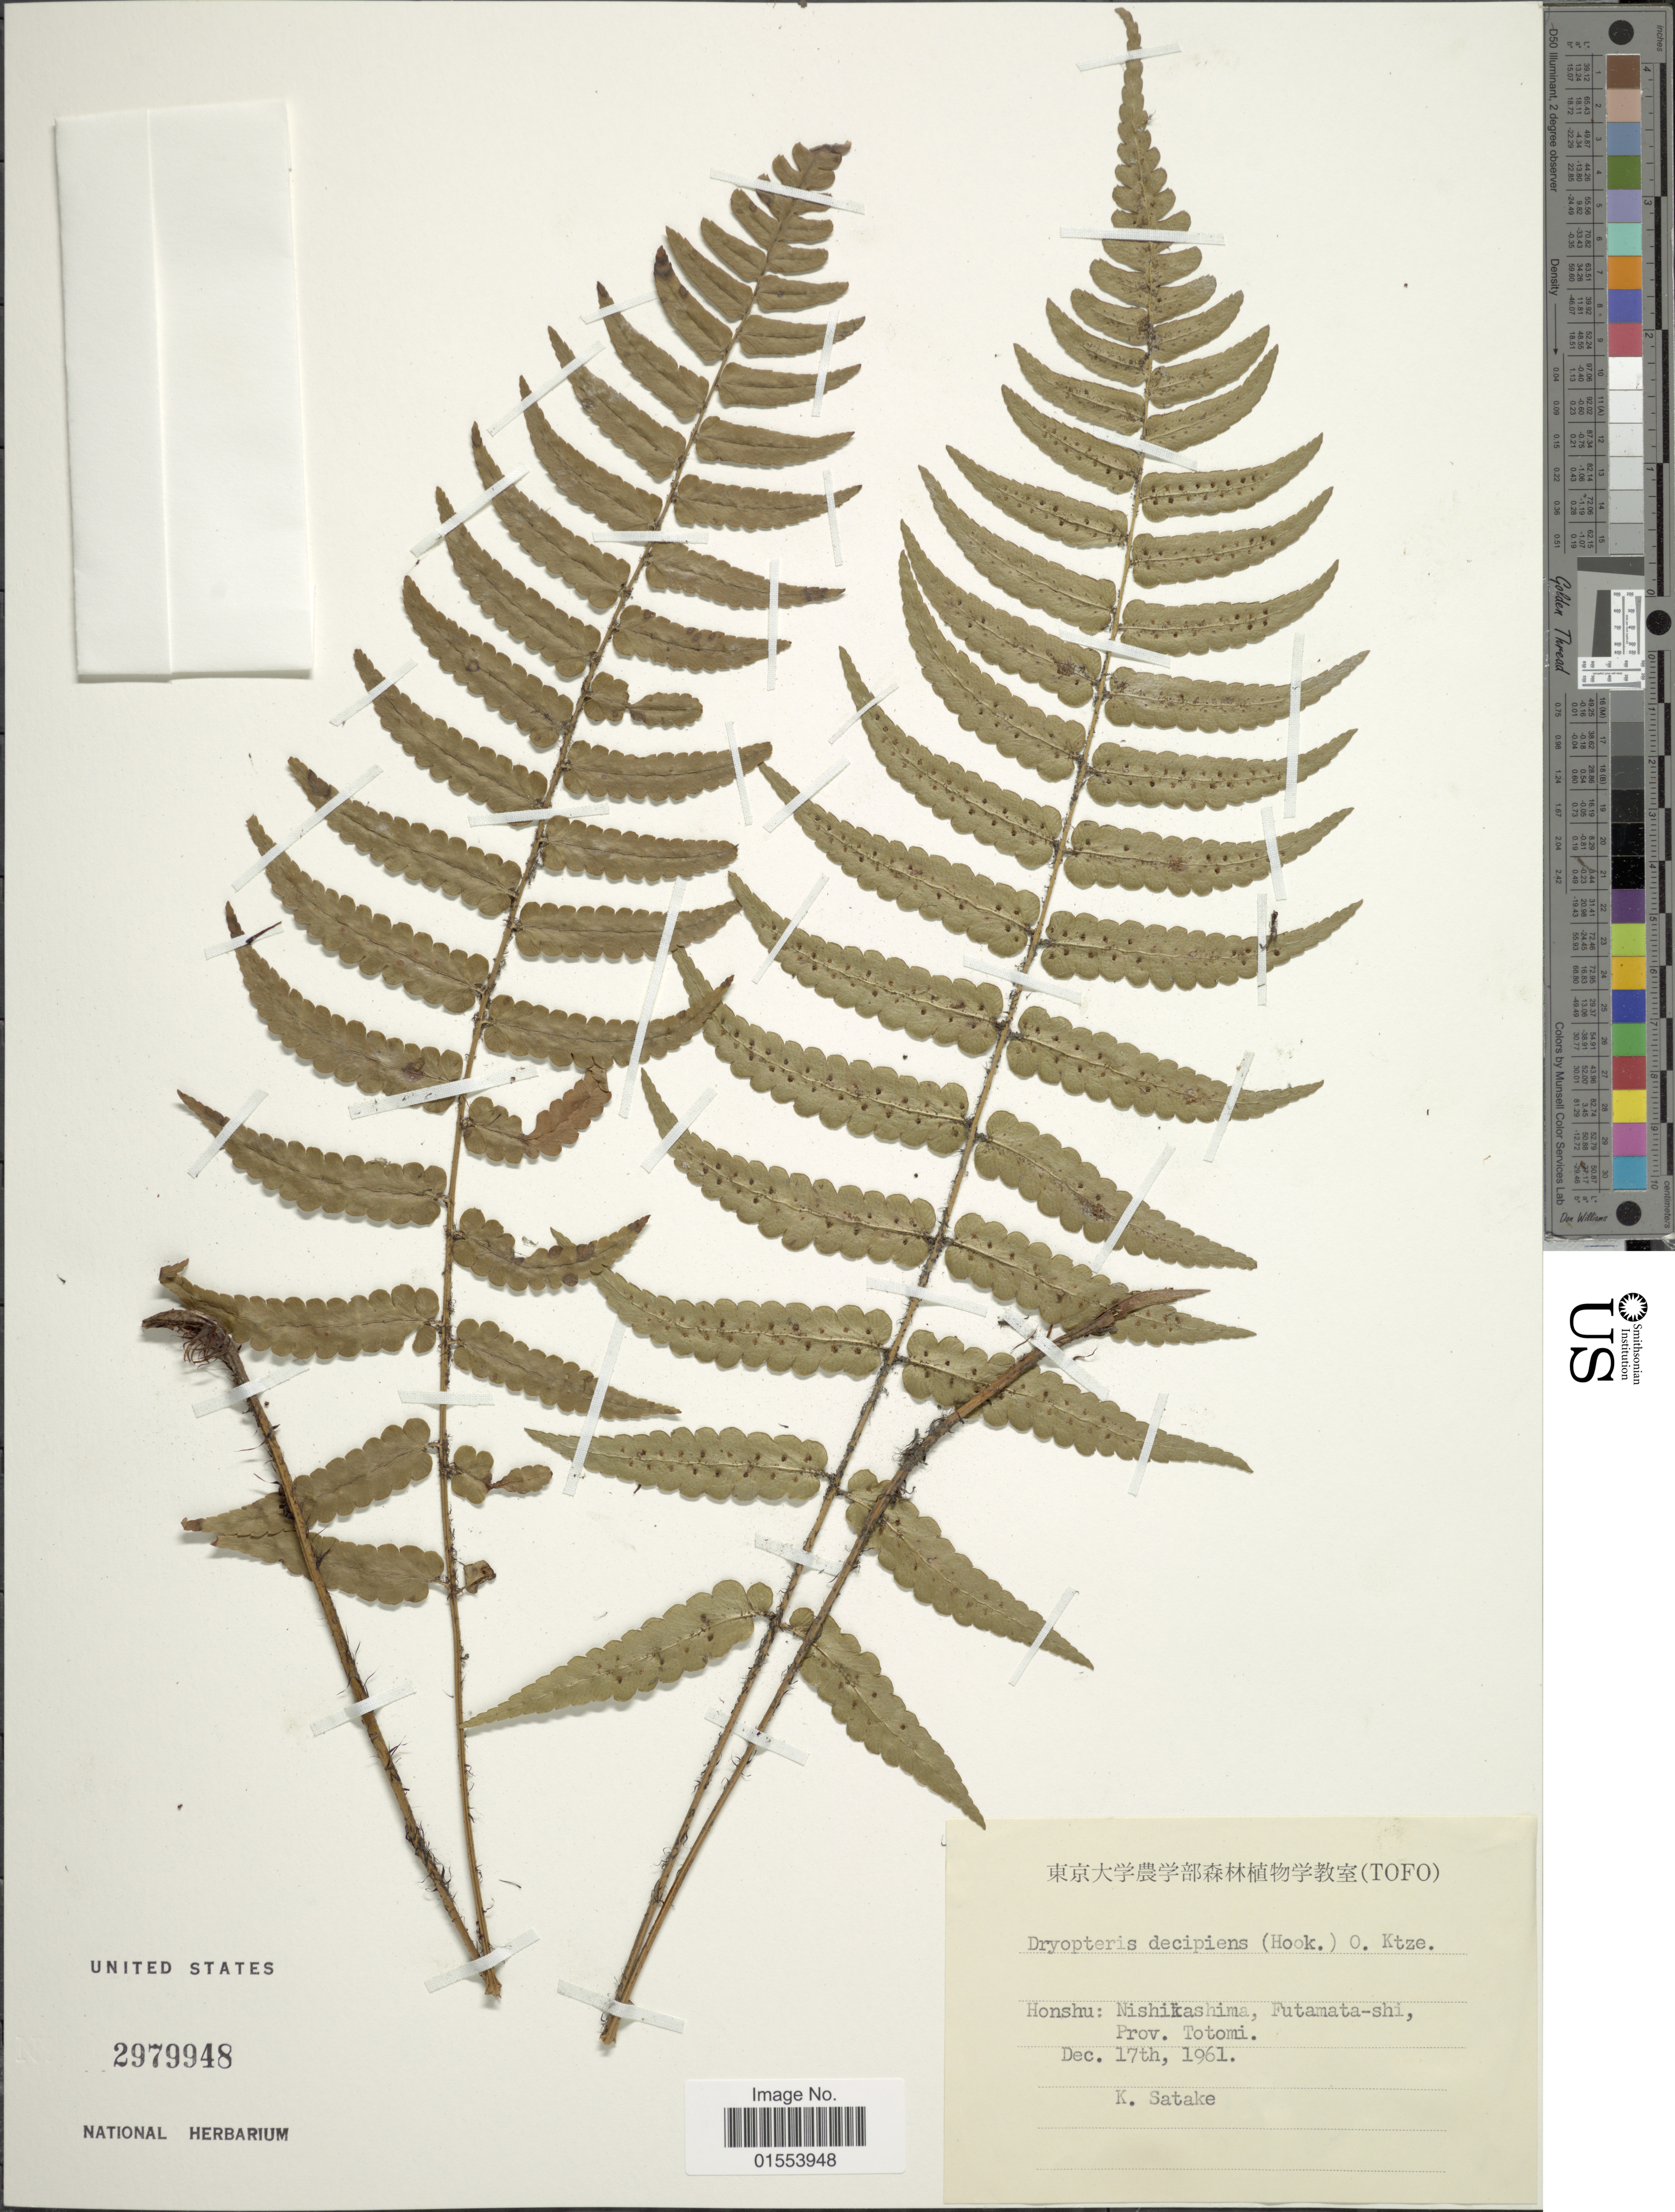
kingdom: Plantae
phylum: Tracheophyta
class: Polypodiopsida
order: Polypodiales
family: Dryopteridaceae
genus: Dryopteris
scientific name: Dryopteris decipiens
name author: (Hook.) Kuntze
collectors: K. Satake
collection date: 1961-12-17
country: Japan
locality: Honshu: Nishikashima, Futamata-shi. Prov. Totomi.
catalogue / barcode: US 2979948